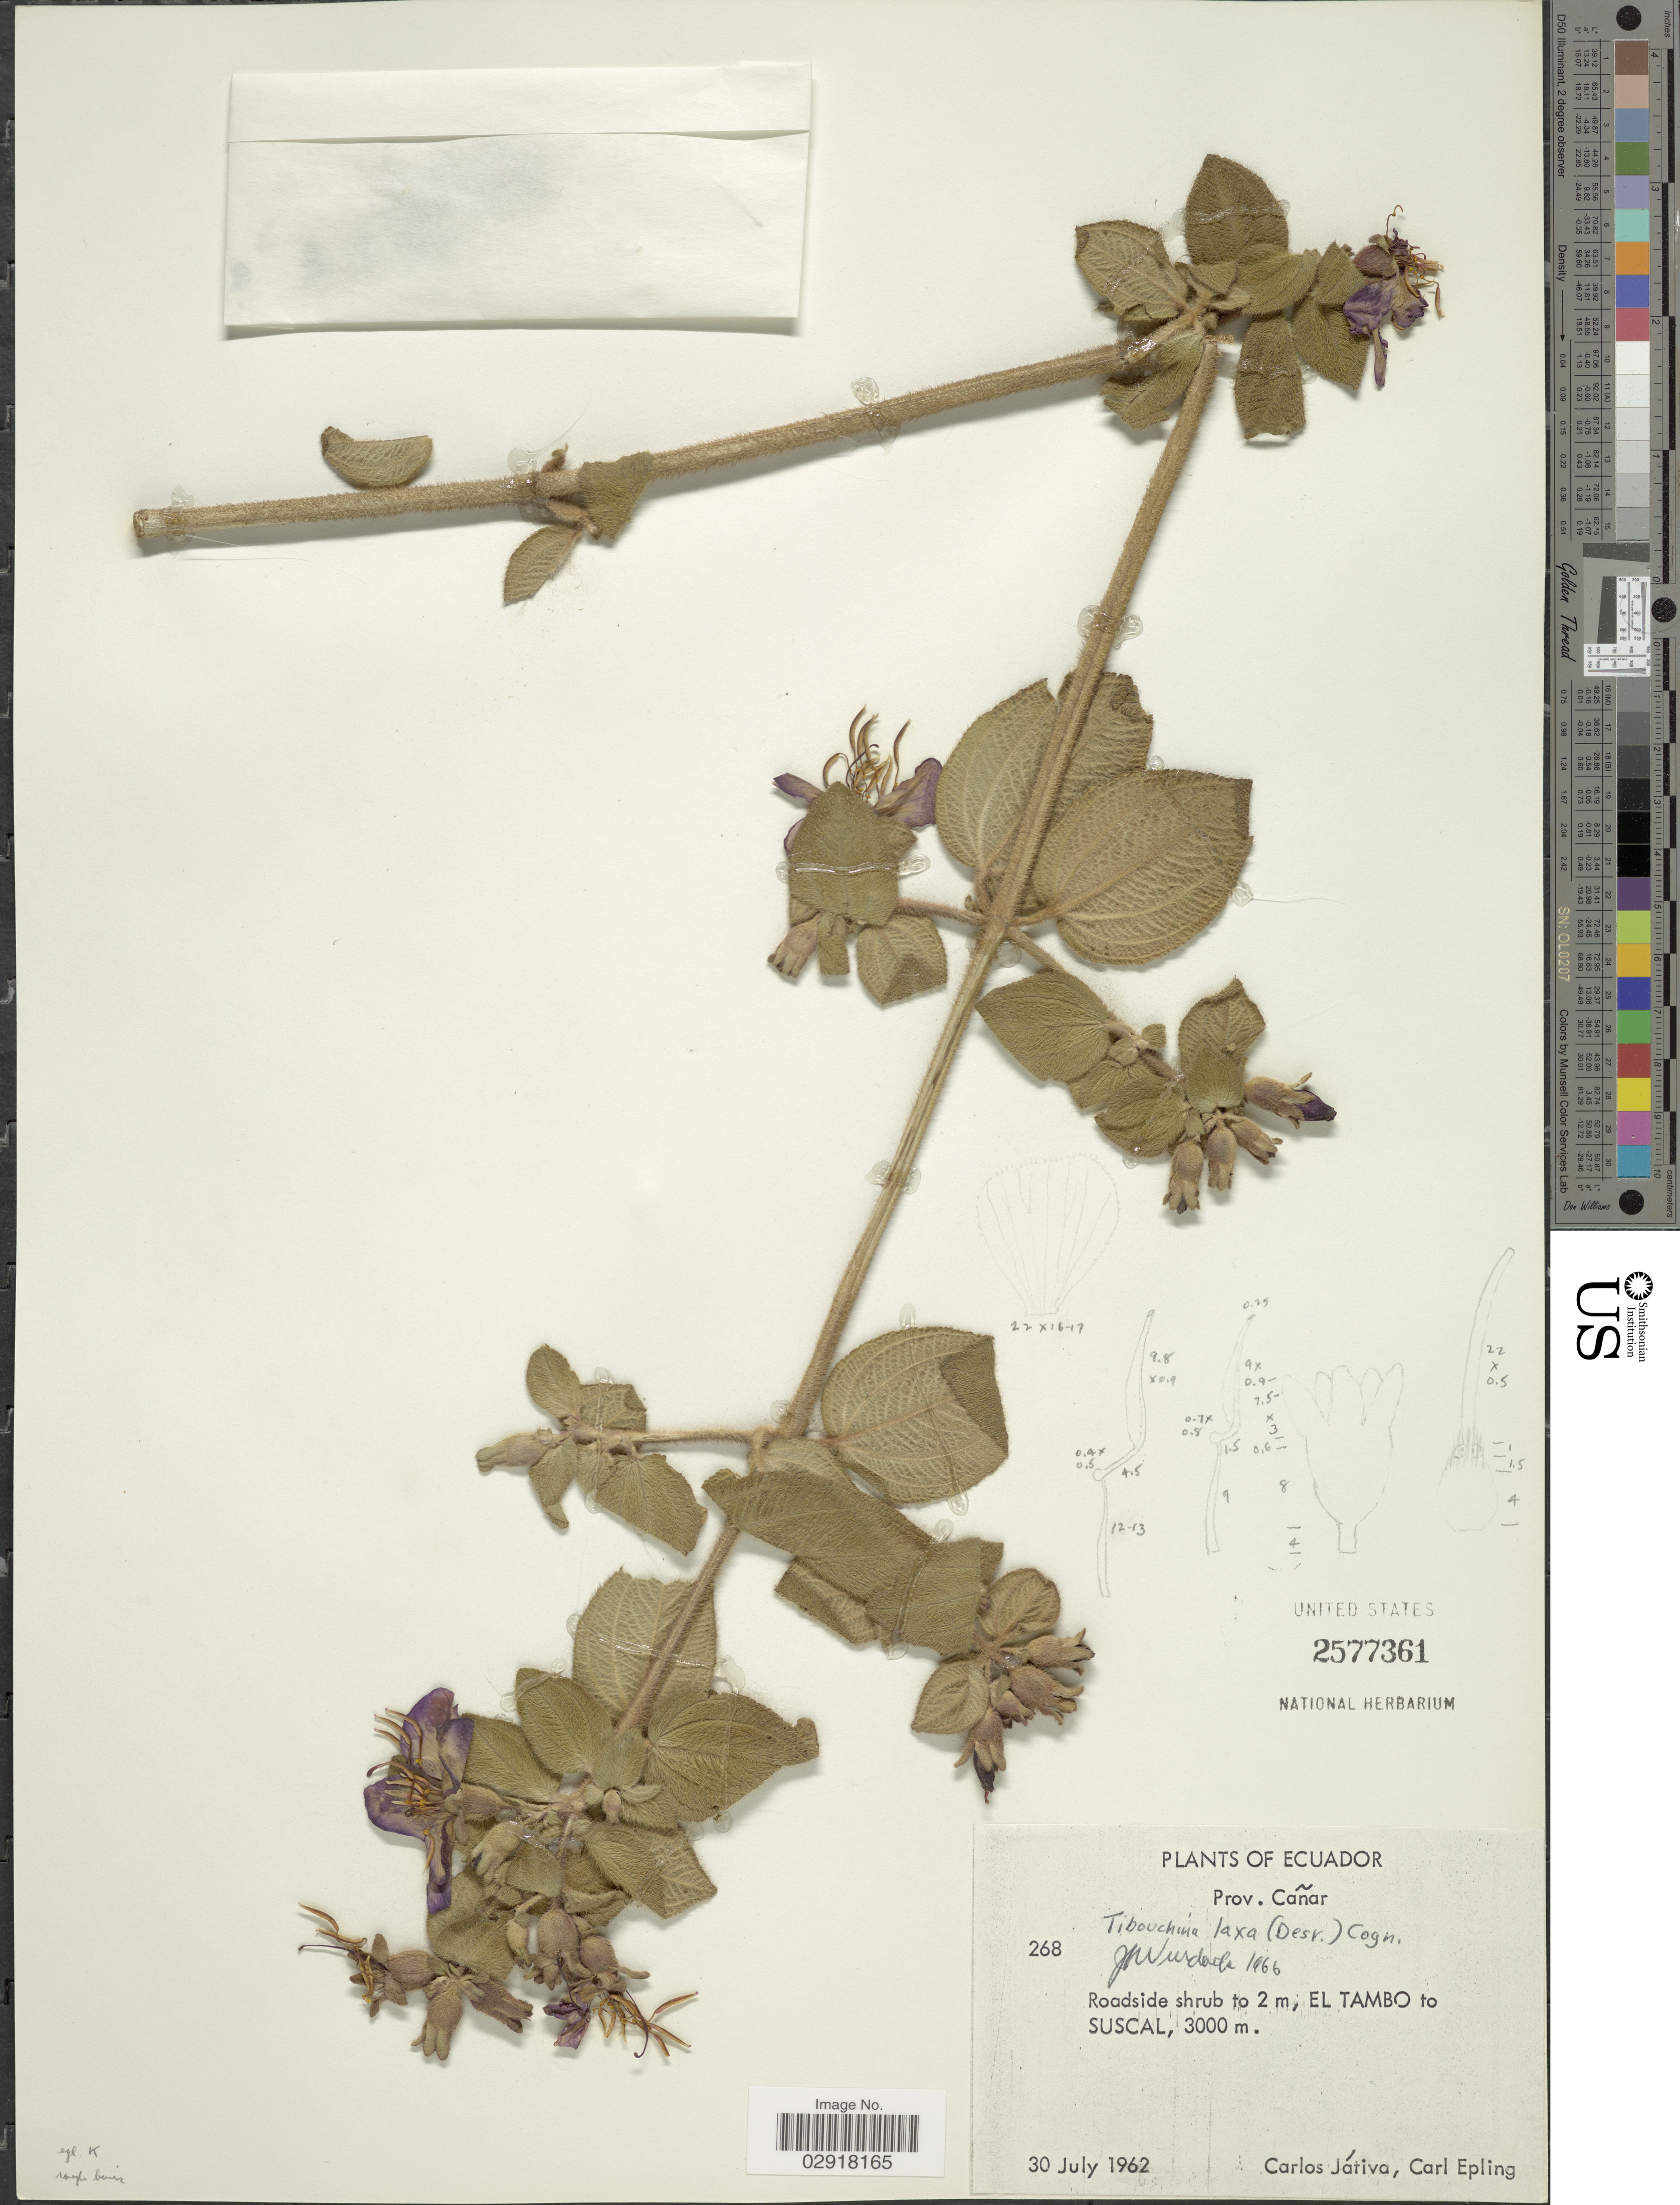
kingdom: Plantae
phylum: Tracheophyta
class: Magnoliopsida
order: Myrtales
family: Melastomataceae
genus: Chaetogastra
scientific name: Chaetogastra laxa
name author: (Desr.) P.J.F. Guim. & Michelang.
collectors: C. D. Játiva & C. C. Epling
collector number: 268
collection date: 1962-07-30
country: Ecuador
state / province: Cañar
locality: El Tambo to Suscal.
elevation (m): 3000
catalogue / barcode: US 2577361